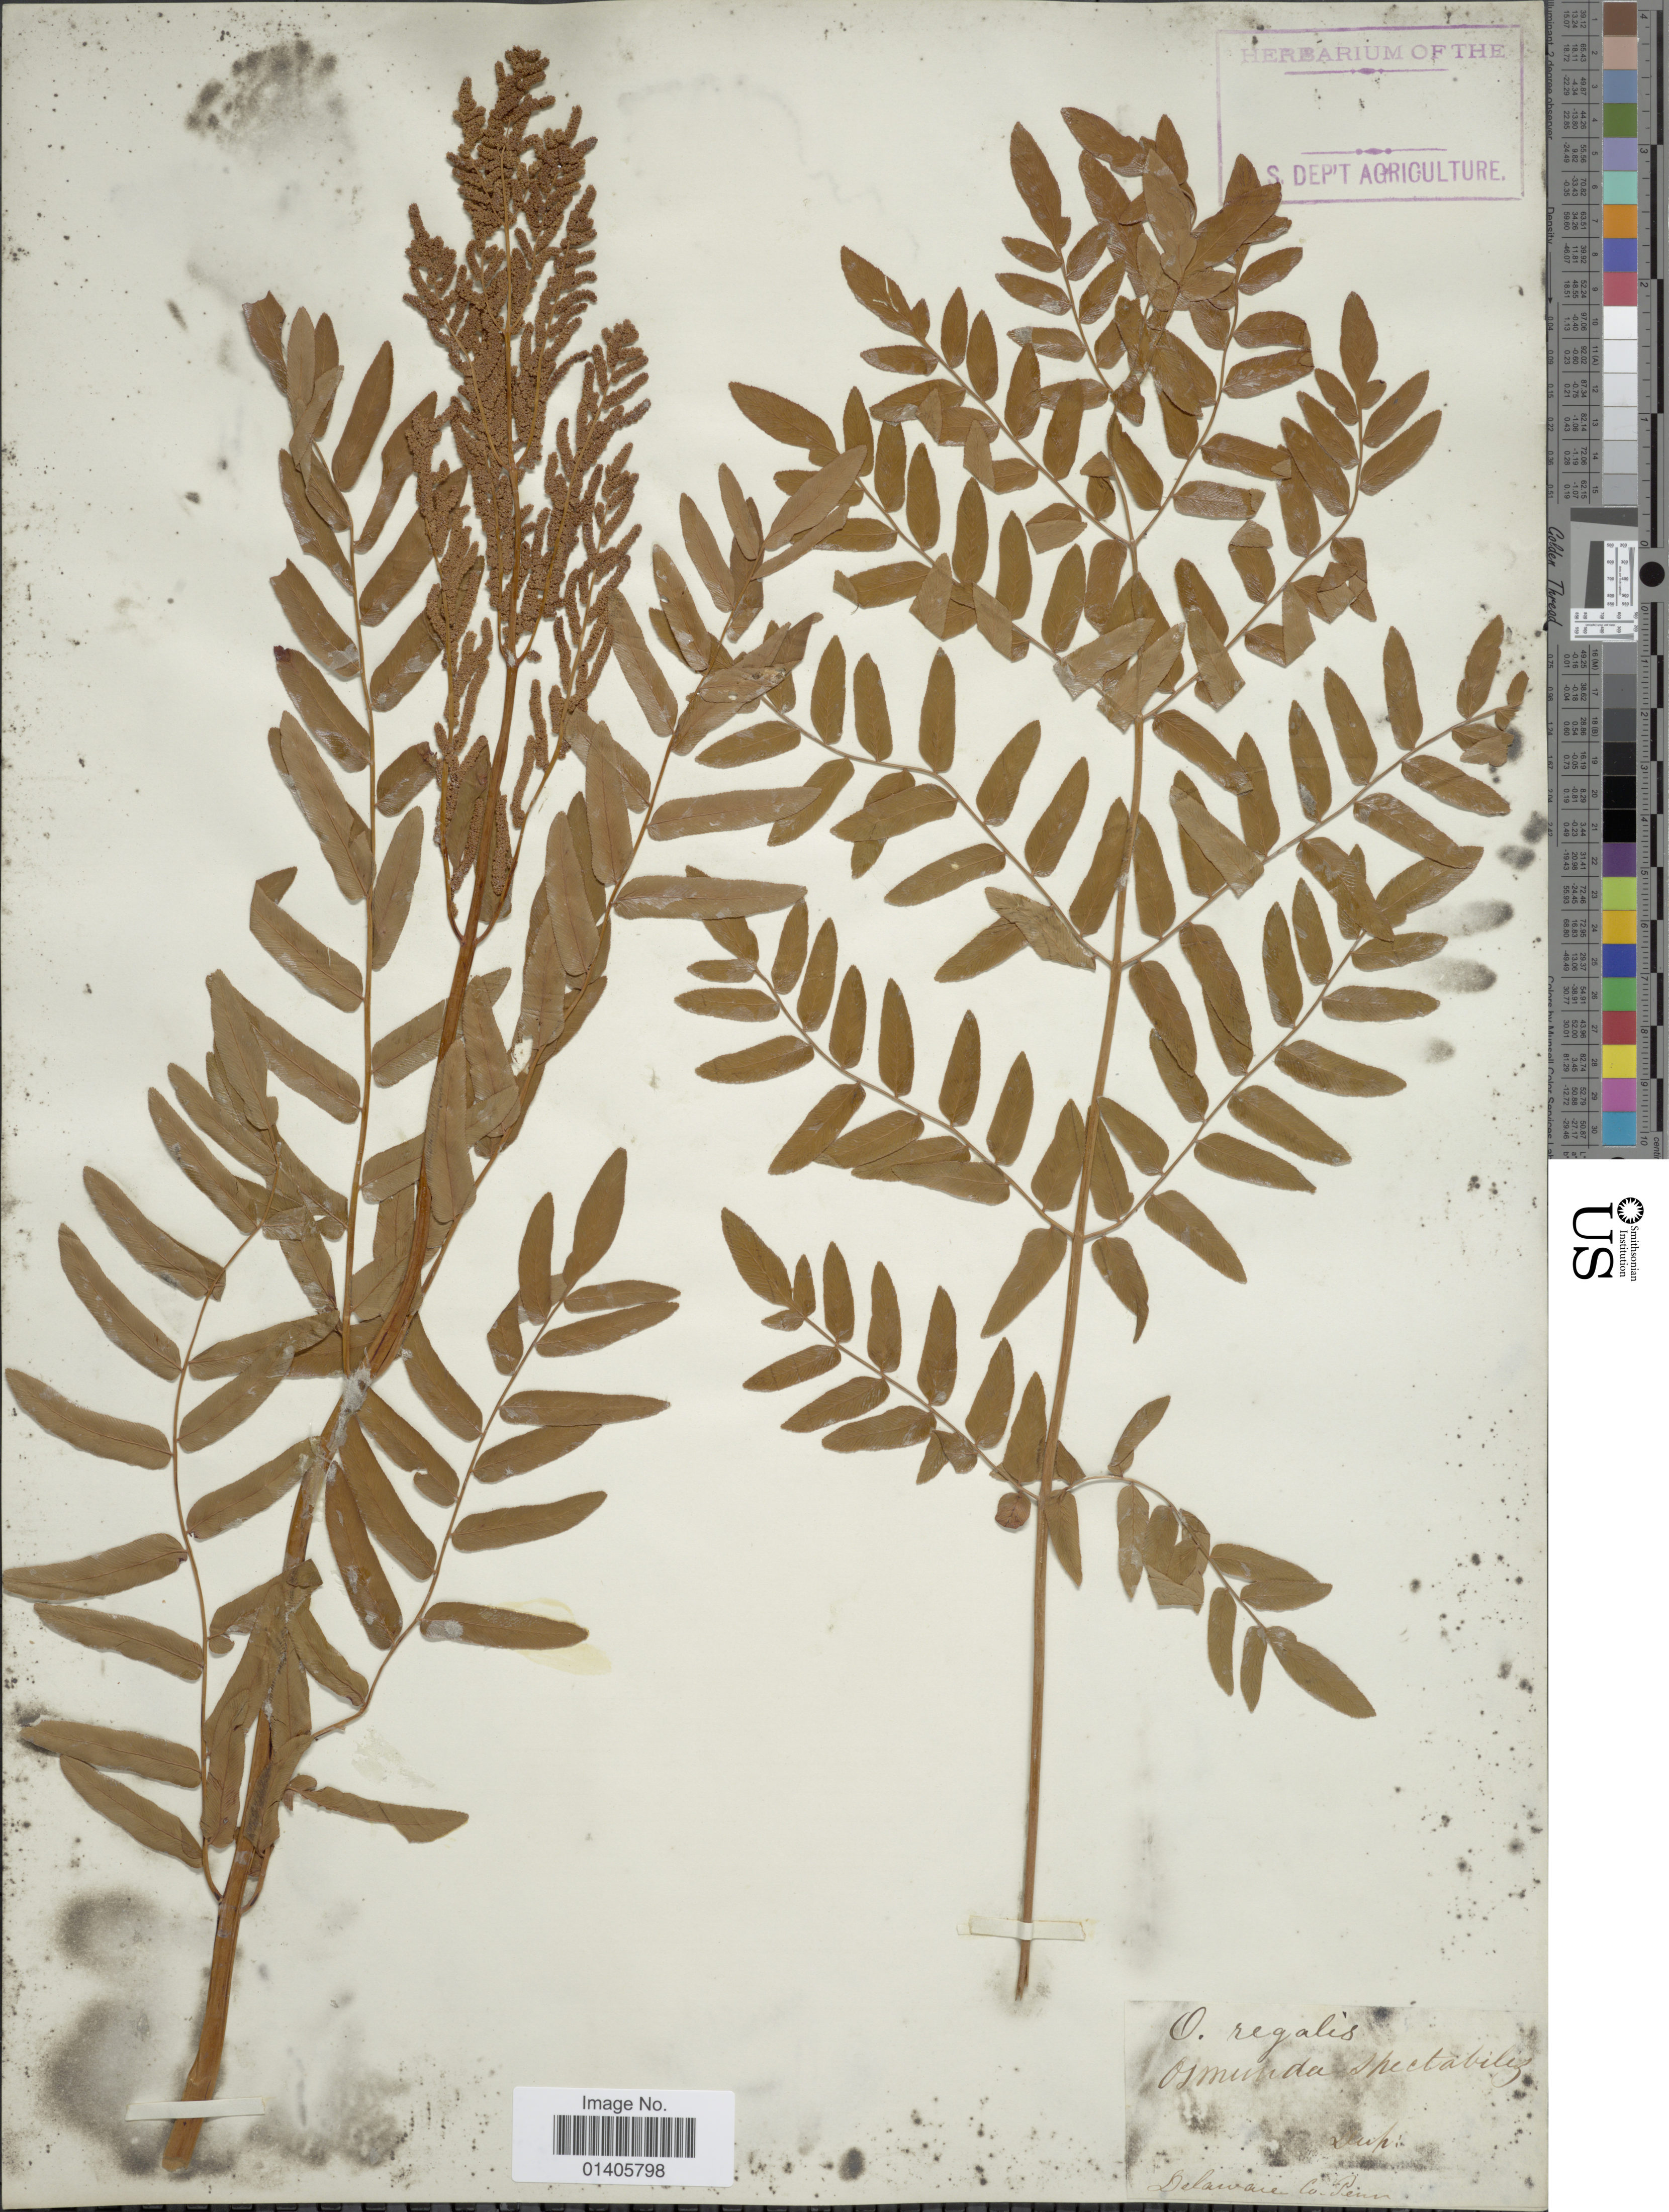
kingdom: Plantae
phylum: Tracheophyta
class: Polypodiopsida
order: Osmundales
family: Osmundaceae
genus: Osmunda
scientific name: Osmunda regalis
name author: L.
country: United States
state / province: Pennsylvania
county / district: Delaware